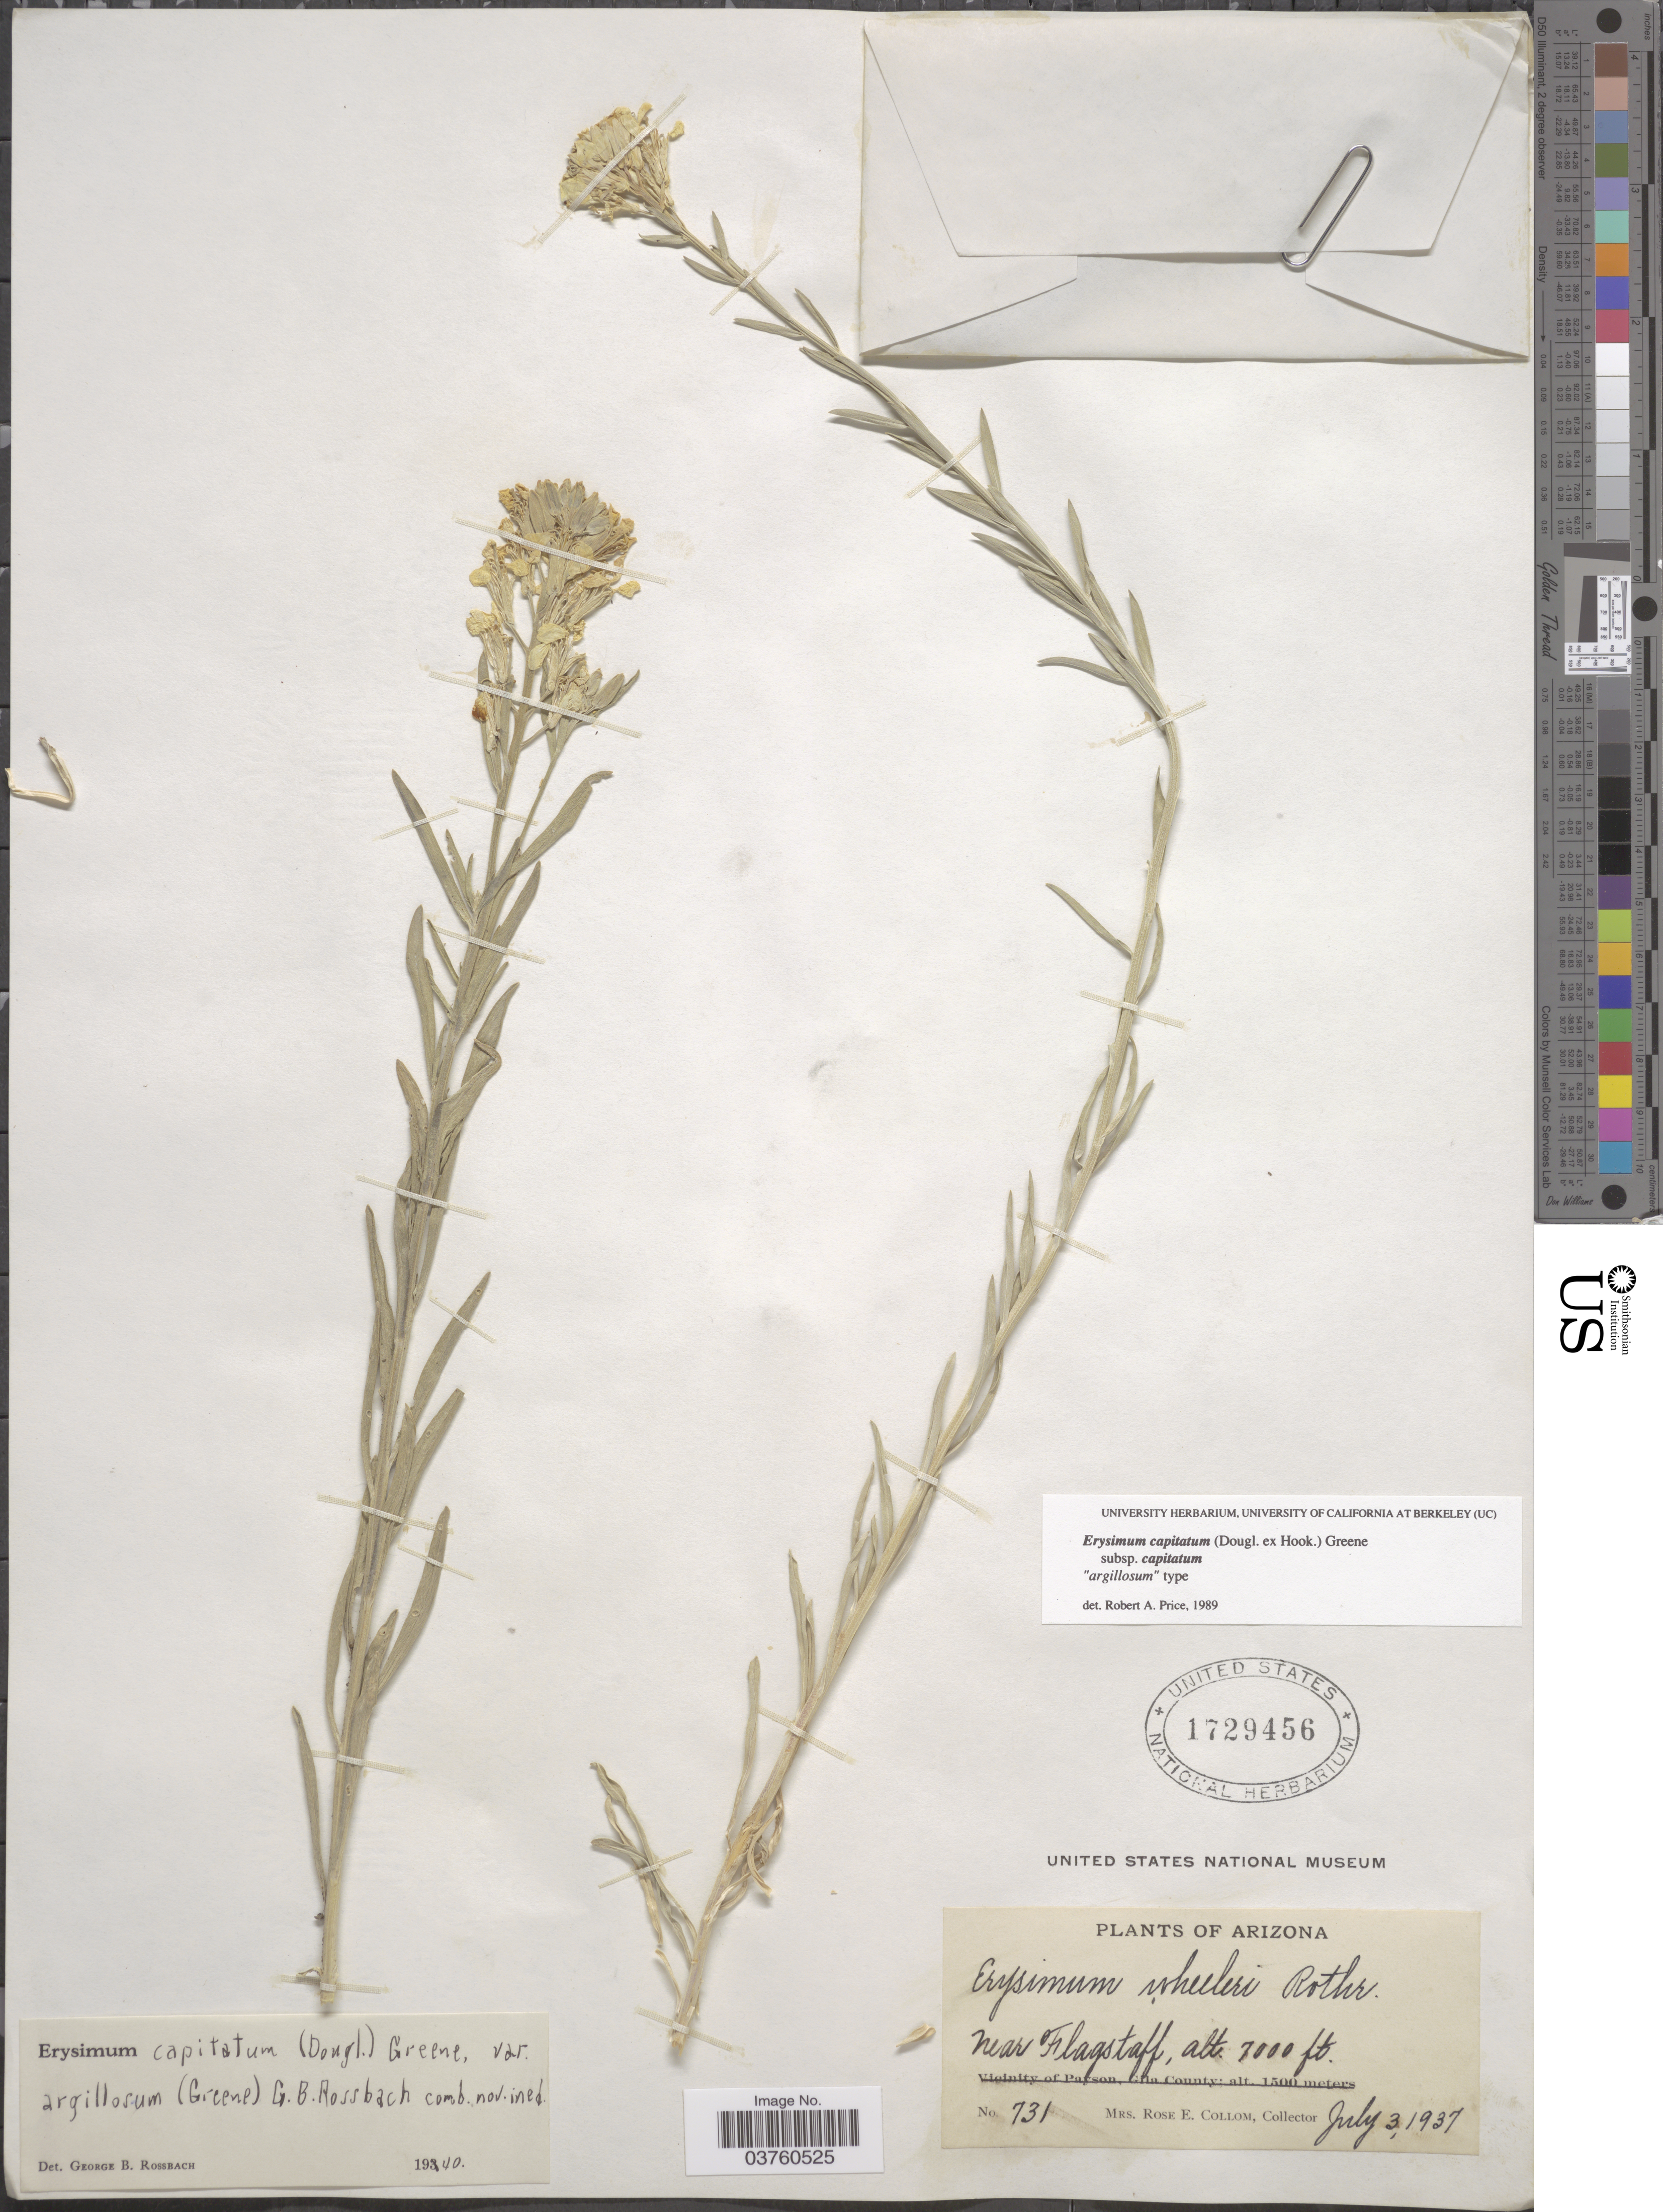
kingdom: Plantae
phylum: Tracheophyta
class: Magnoliopsida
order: Brassicales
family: Brassicaceae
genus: Erysimum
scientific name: Erysimum capitatum subsp. capitatum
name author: (Douglas ex Hook.) Greene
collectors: R. E. Collom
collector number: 731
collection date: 1937-07-03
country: United States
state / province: Arizona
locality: Near Flagstaff.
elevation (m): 2134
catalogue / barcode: US 1729456